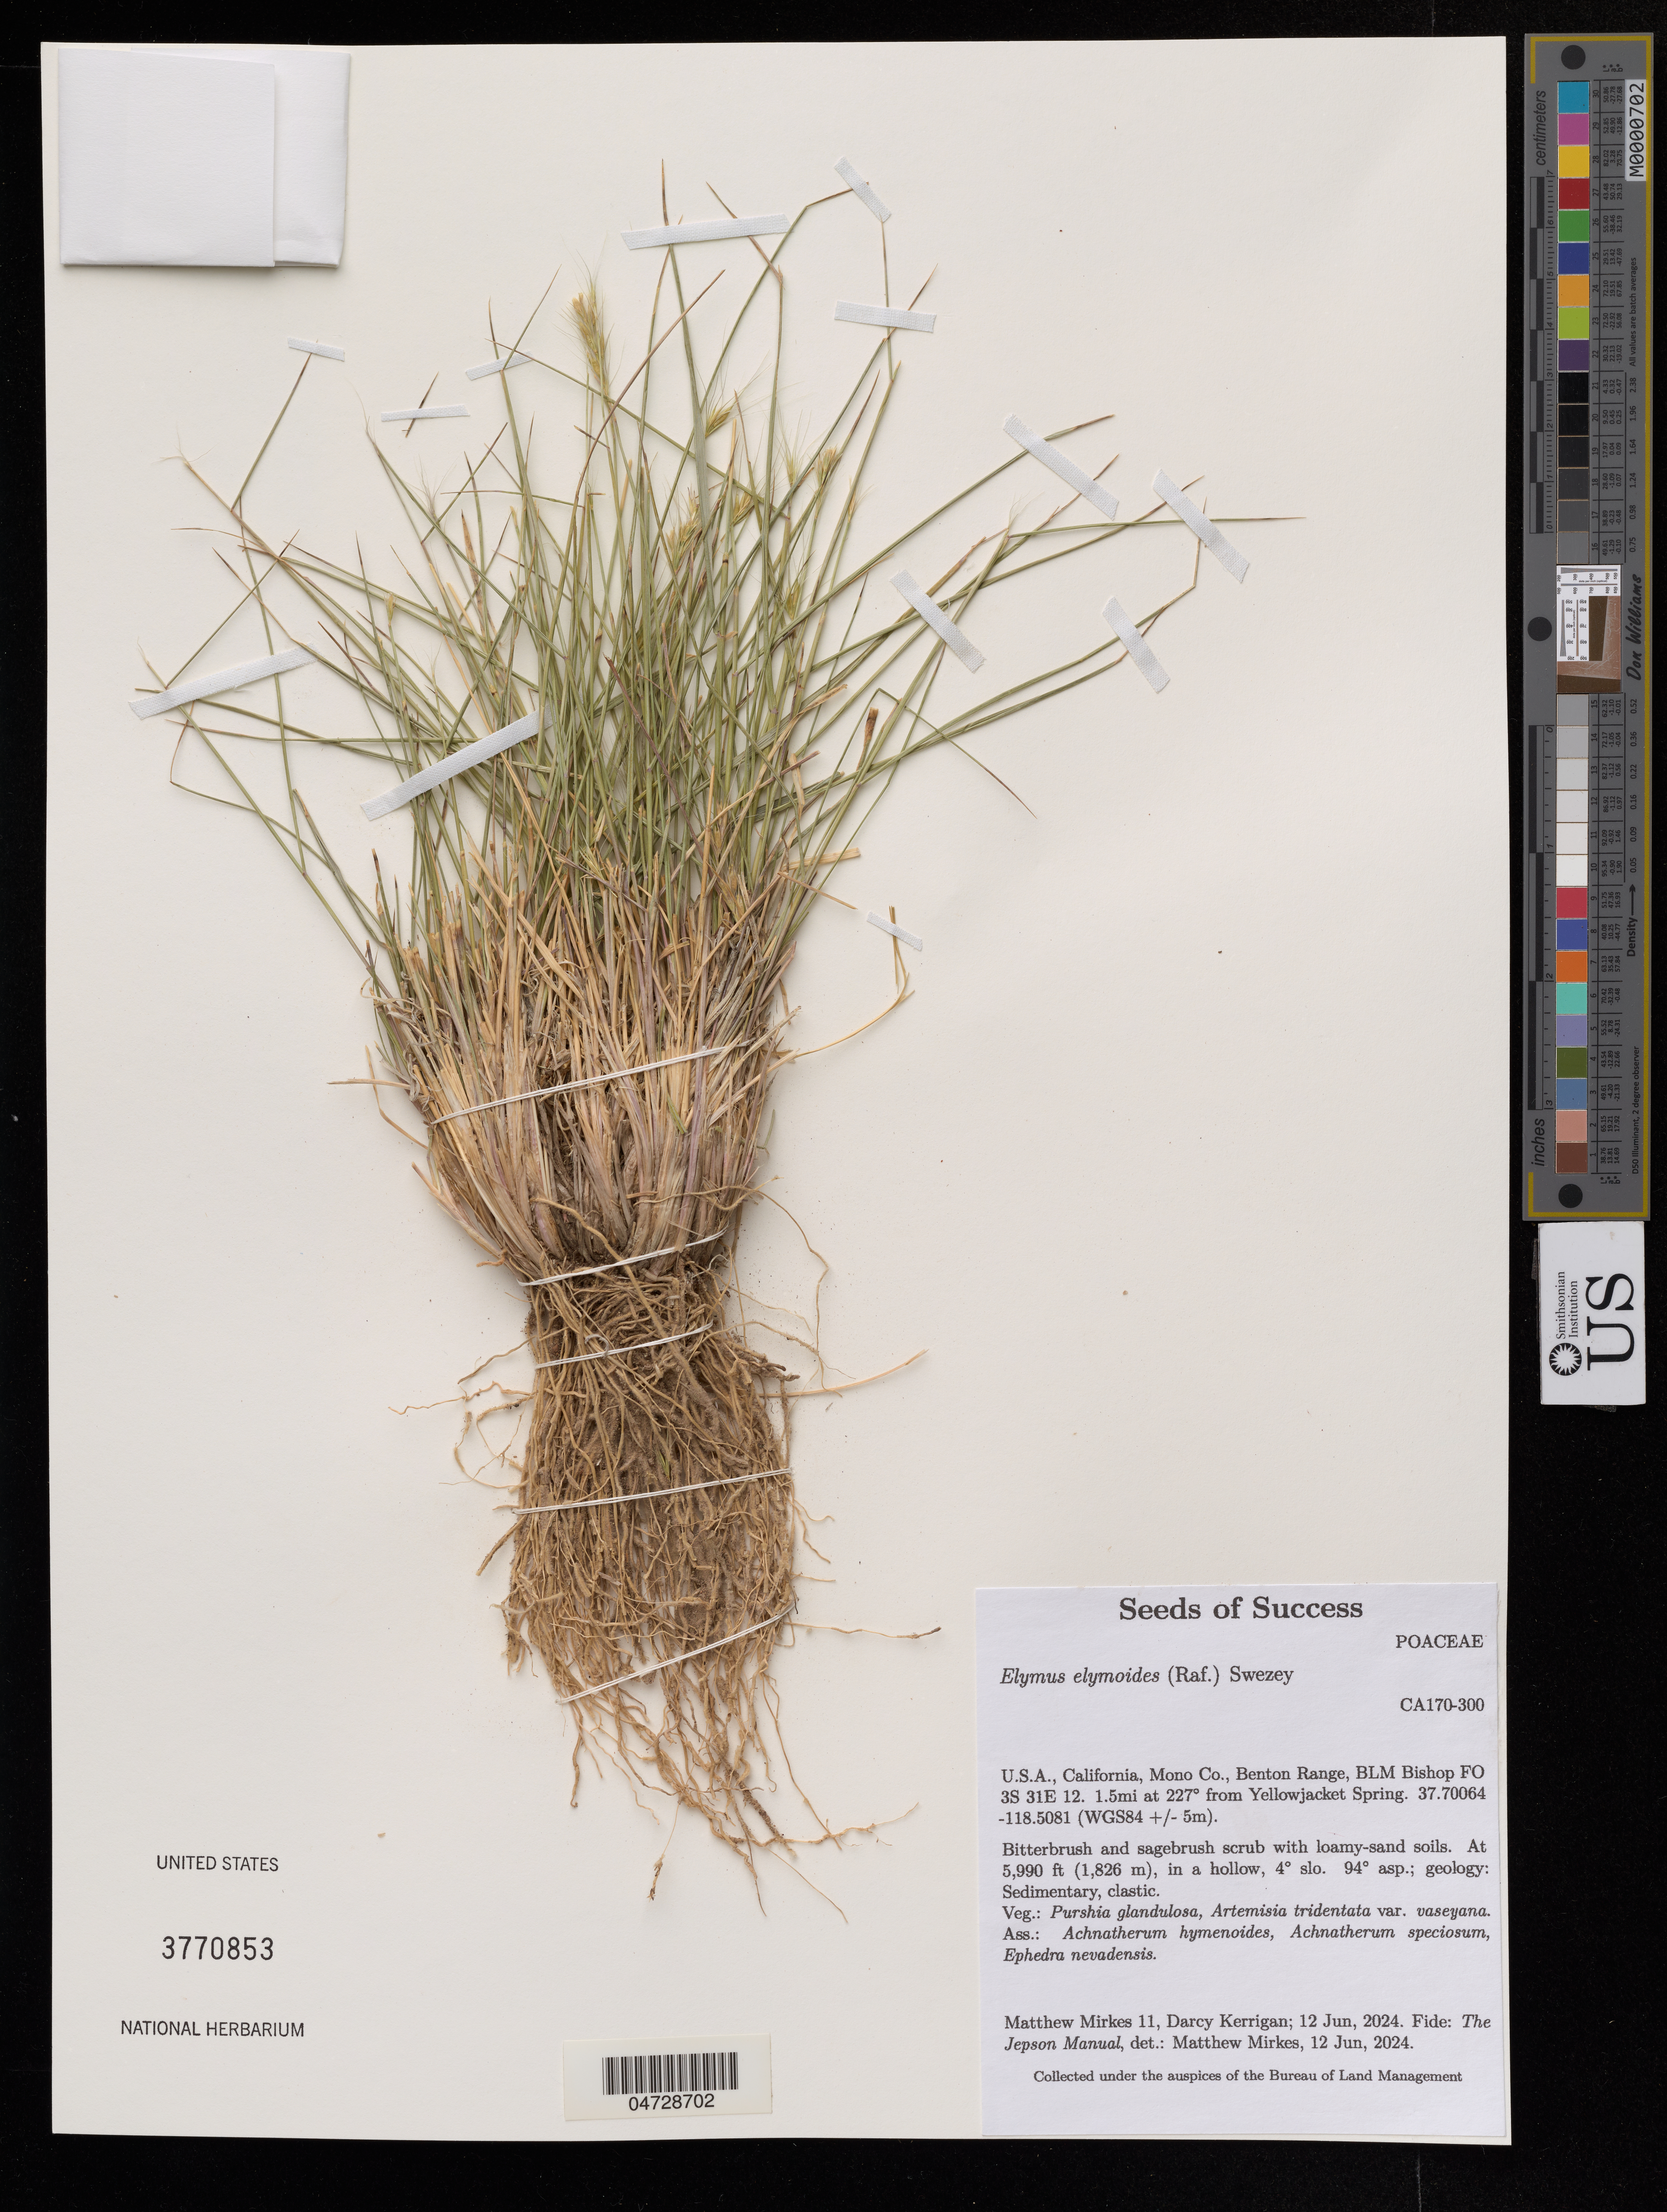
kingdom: Plantae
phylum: Tracheophyta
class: Liliopsida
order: Poales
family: Poaceae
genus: Elymus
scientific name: Elymus elymoides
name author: (Raf.) Swezey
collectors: M. Mirkes & D. Kerrigan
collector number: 11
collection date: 2024-06-12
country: United States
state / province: California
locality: Mono Co., Benton Range, BLM Bishop FO 1.5mi from Yellowjacket Spring.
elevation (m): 1826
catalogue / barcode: US 3770853